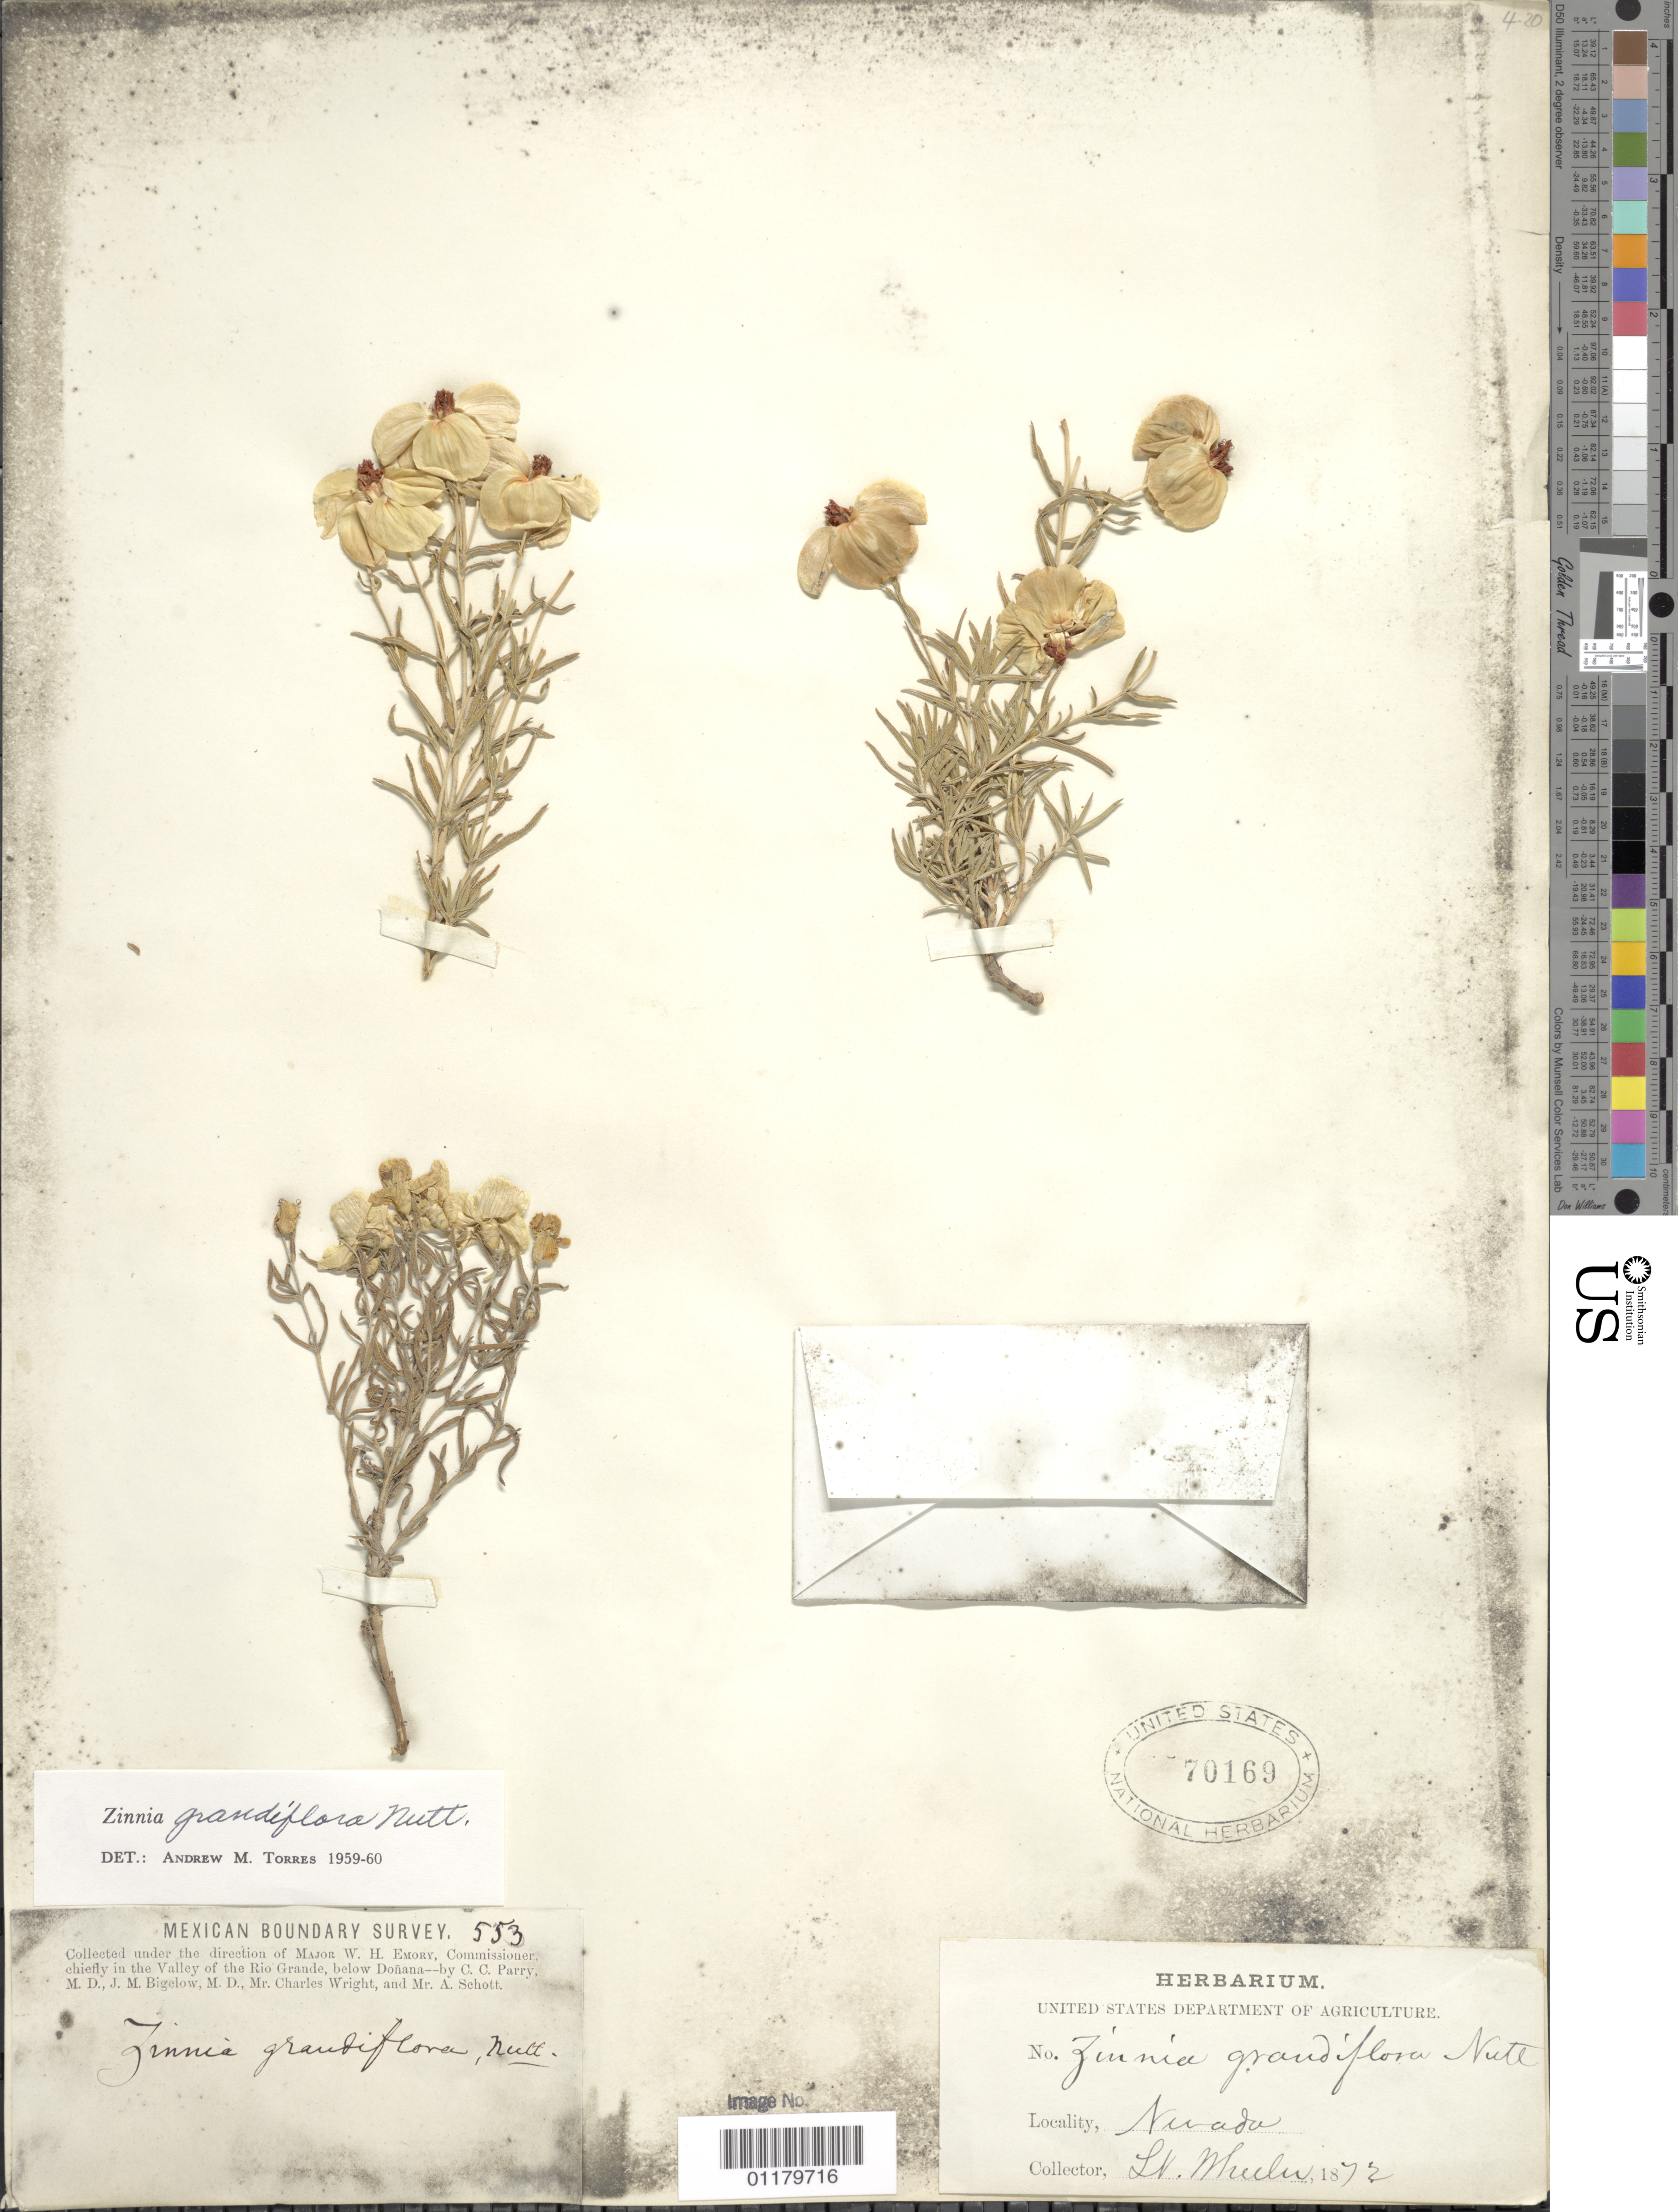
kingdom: Plantae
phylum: Tracheophyta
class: Magnoliopsida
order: Asterales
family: Asteraceae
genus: Zinnia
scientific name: Zinnia grandiflora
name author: Nutt.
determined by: Torres, A. M.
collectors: C. C. Parry, J. M. Bigelow, C. Wright & A. Schott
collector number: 553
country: United States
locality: in the Valley of the Rio Grande, below Donana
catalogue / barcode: US 70169